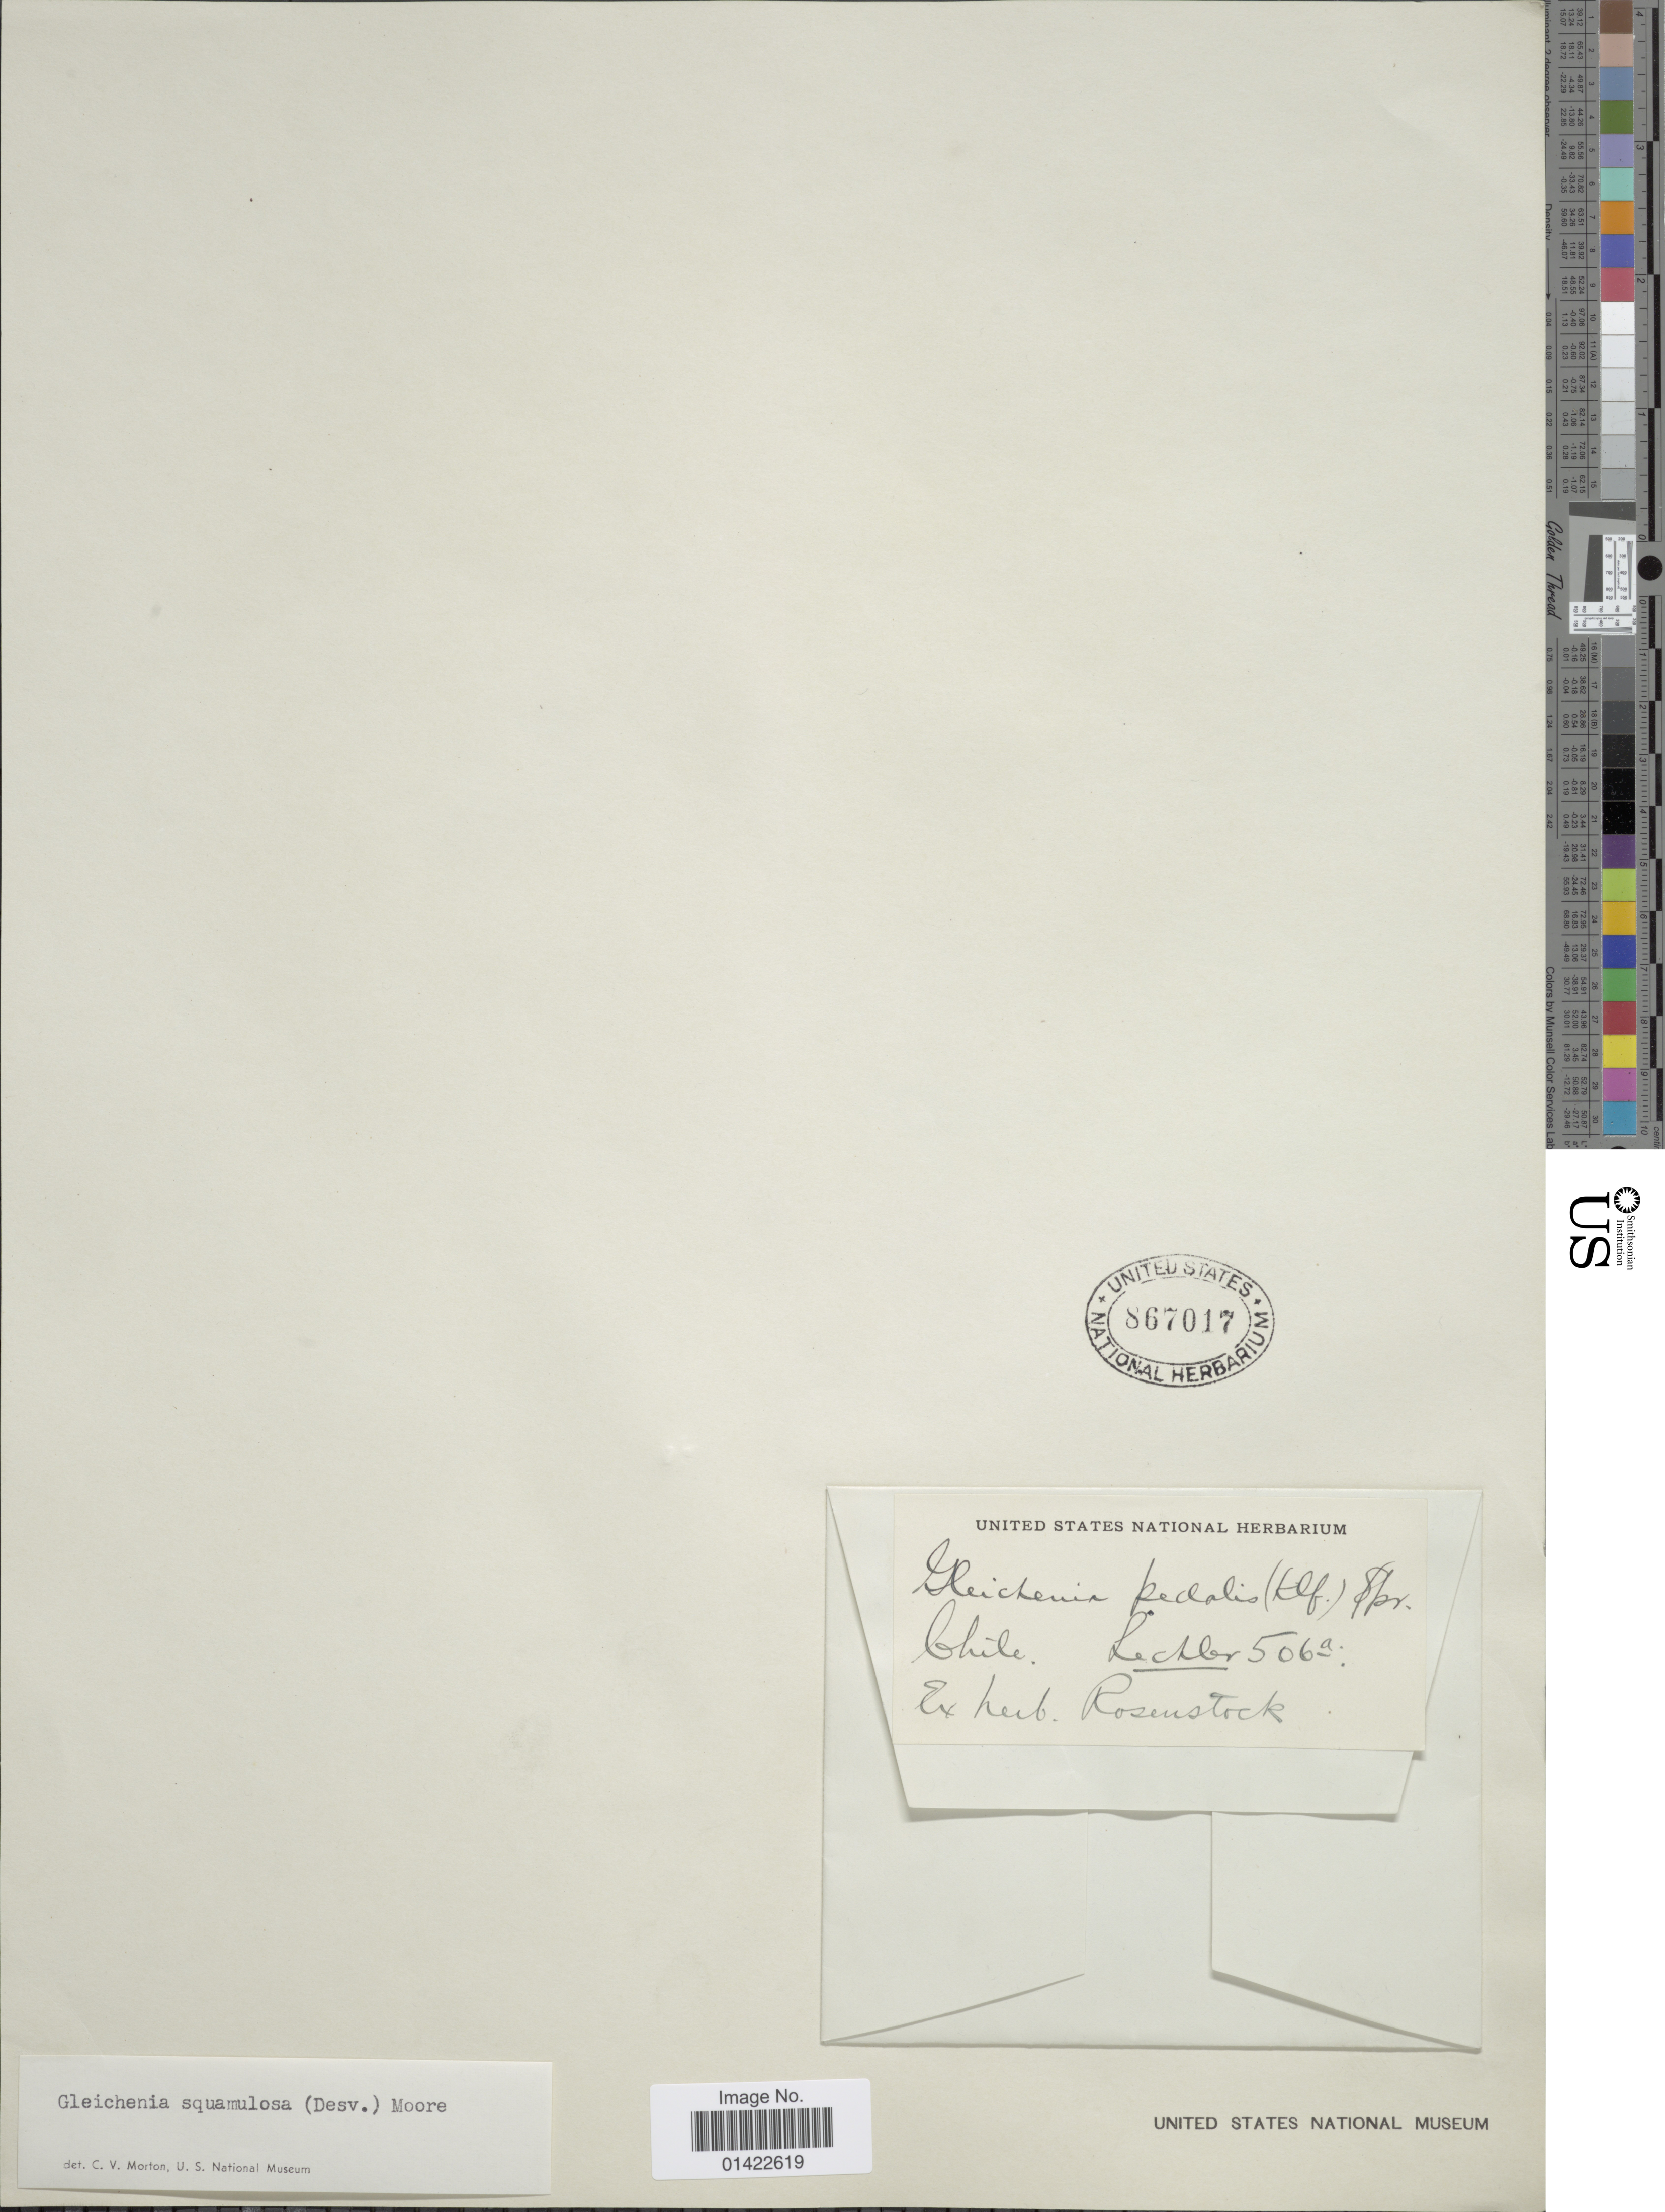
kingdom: Plantae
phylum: Tracheophyta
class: Polypodiopsida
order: Gleicheniales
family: Gleicheniaceae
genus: Sticherus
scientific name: Sticherus squamulosus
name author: (Desv.) Nakai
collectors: -. Lechler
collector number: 506a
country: Chile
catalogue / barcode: US 867017